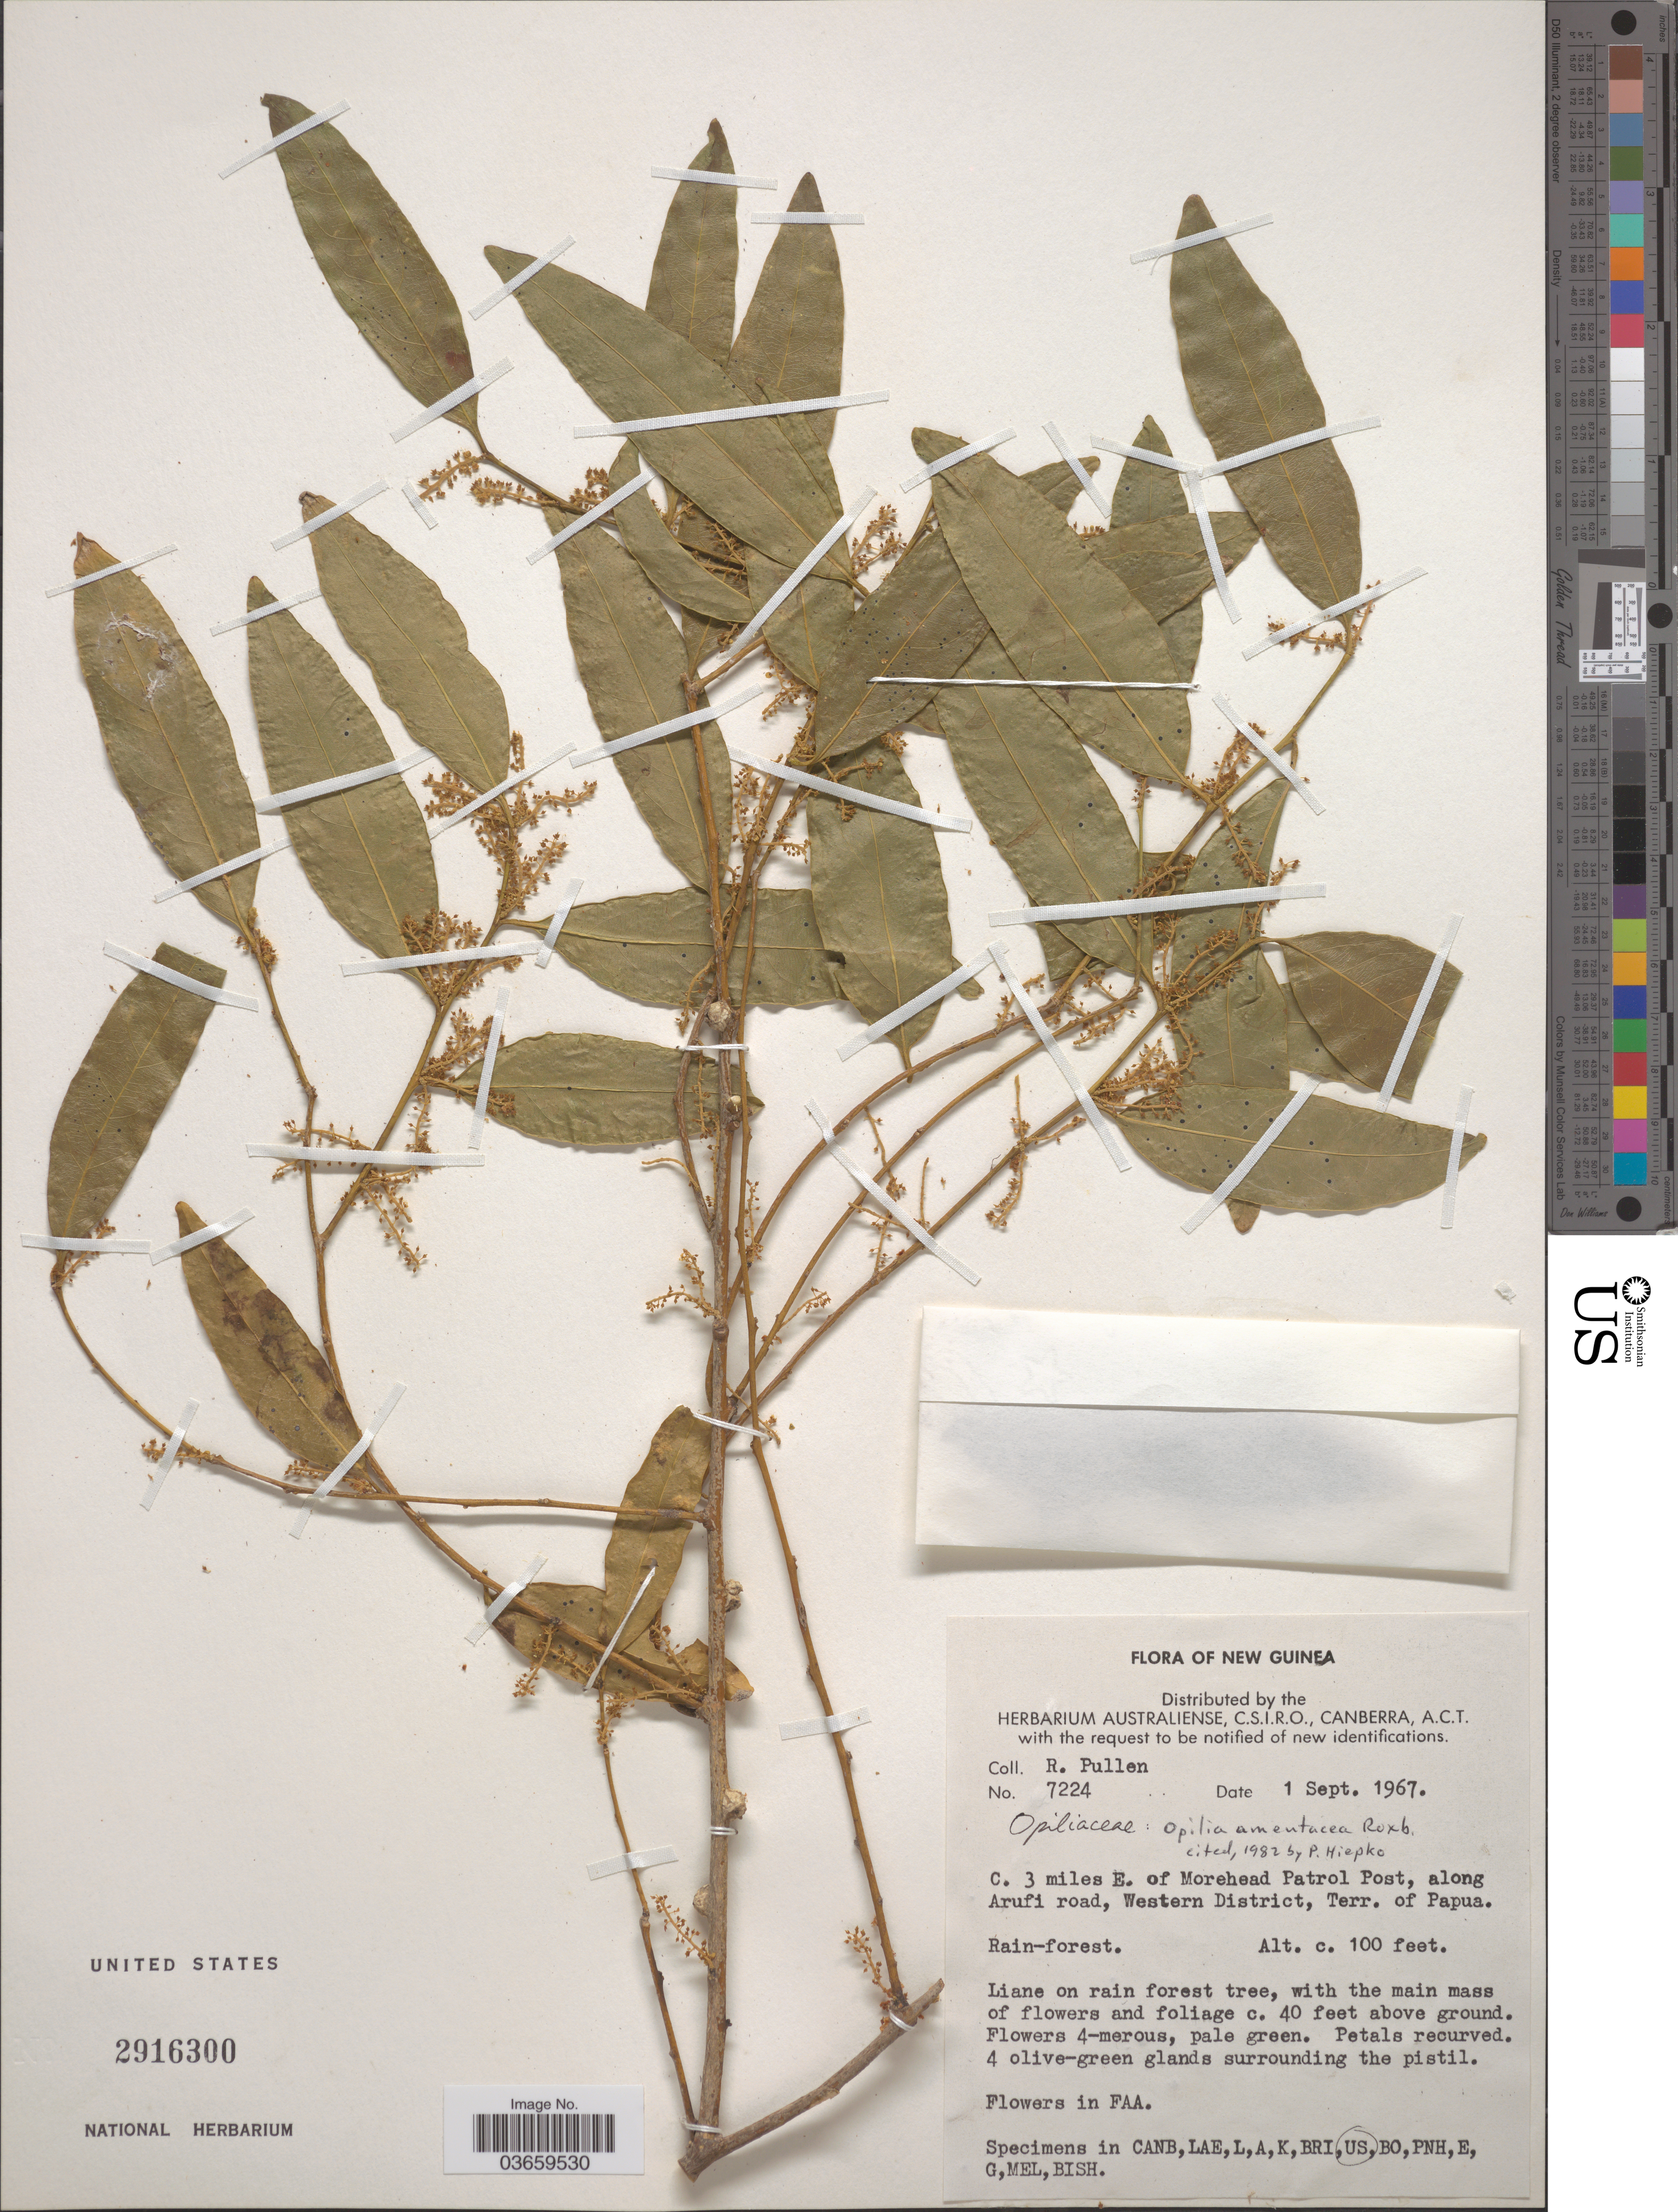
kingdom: Plantae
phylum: Tracheophyta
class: Magnoliopsida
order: Santalales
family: Opiliaceae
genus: Opilia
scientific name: Opilia amentacea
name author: Roxb.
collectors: R. Pullen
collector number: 7224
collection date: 1967-09-01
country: Papua New Guinea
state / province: Manus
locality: New Guinea. C. 3 miles E. of Morehead Patrol Post, along Arufi road, Western District, Terr. of Papua.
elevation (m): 30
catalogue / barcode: US 2916300